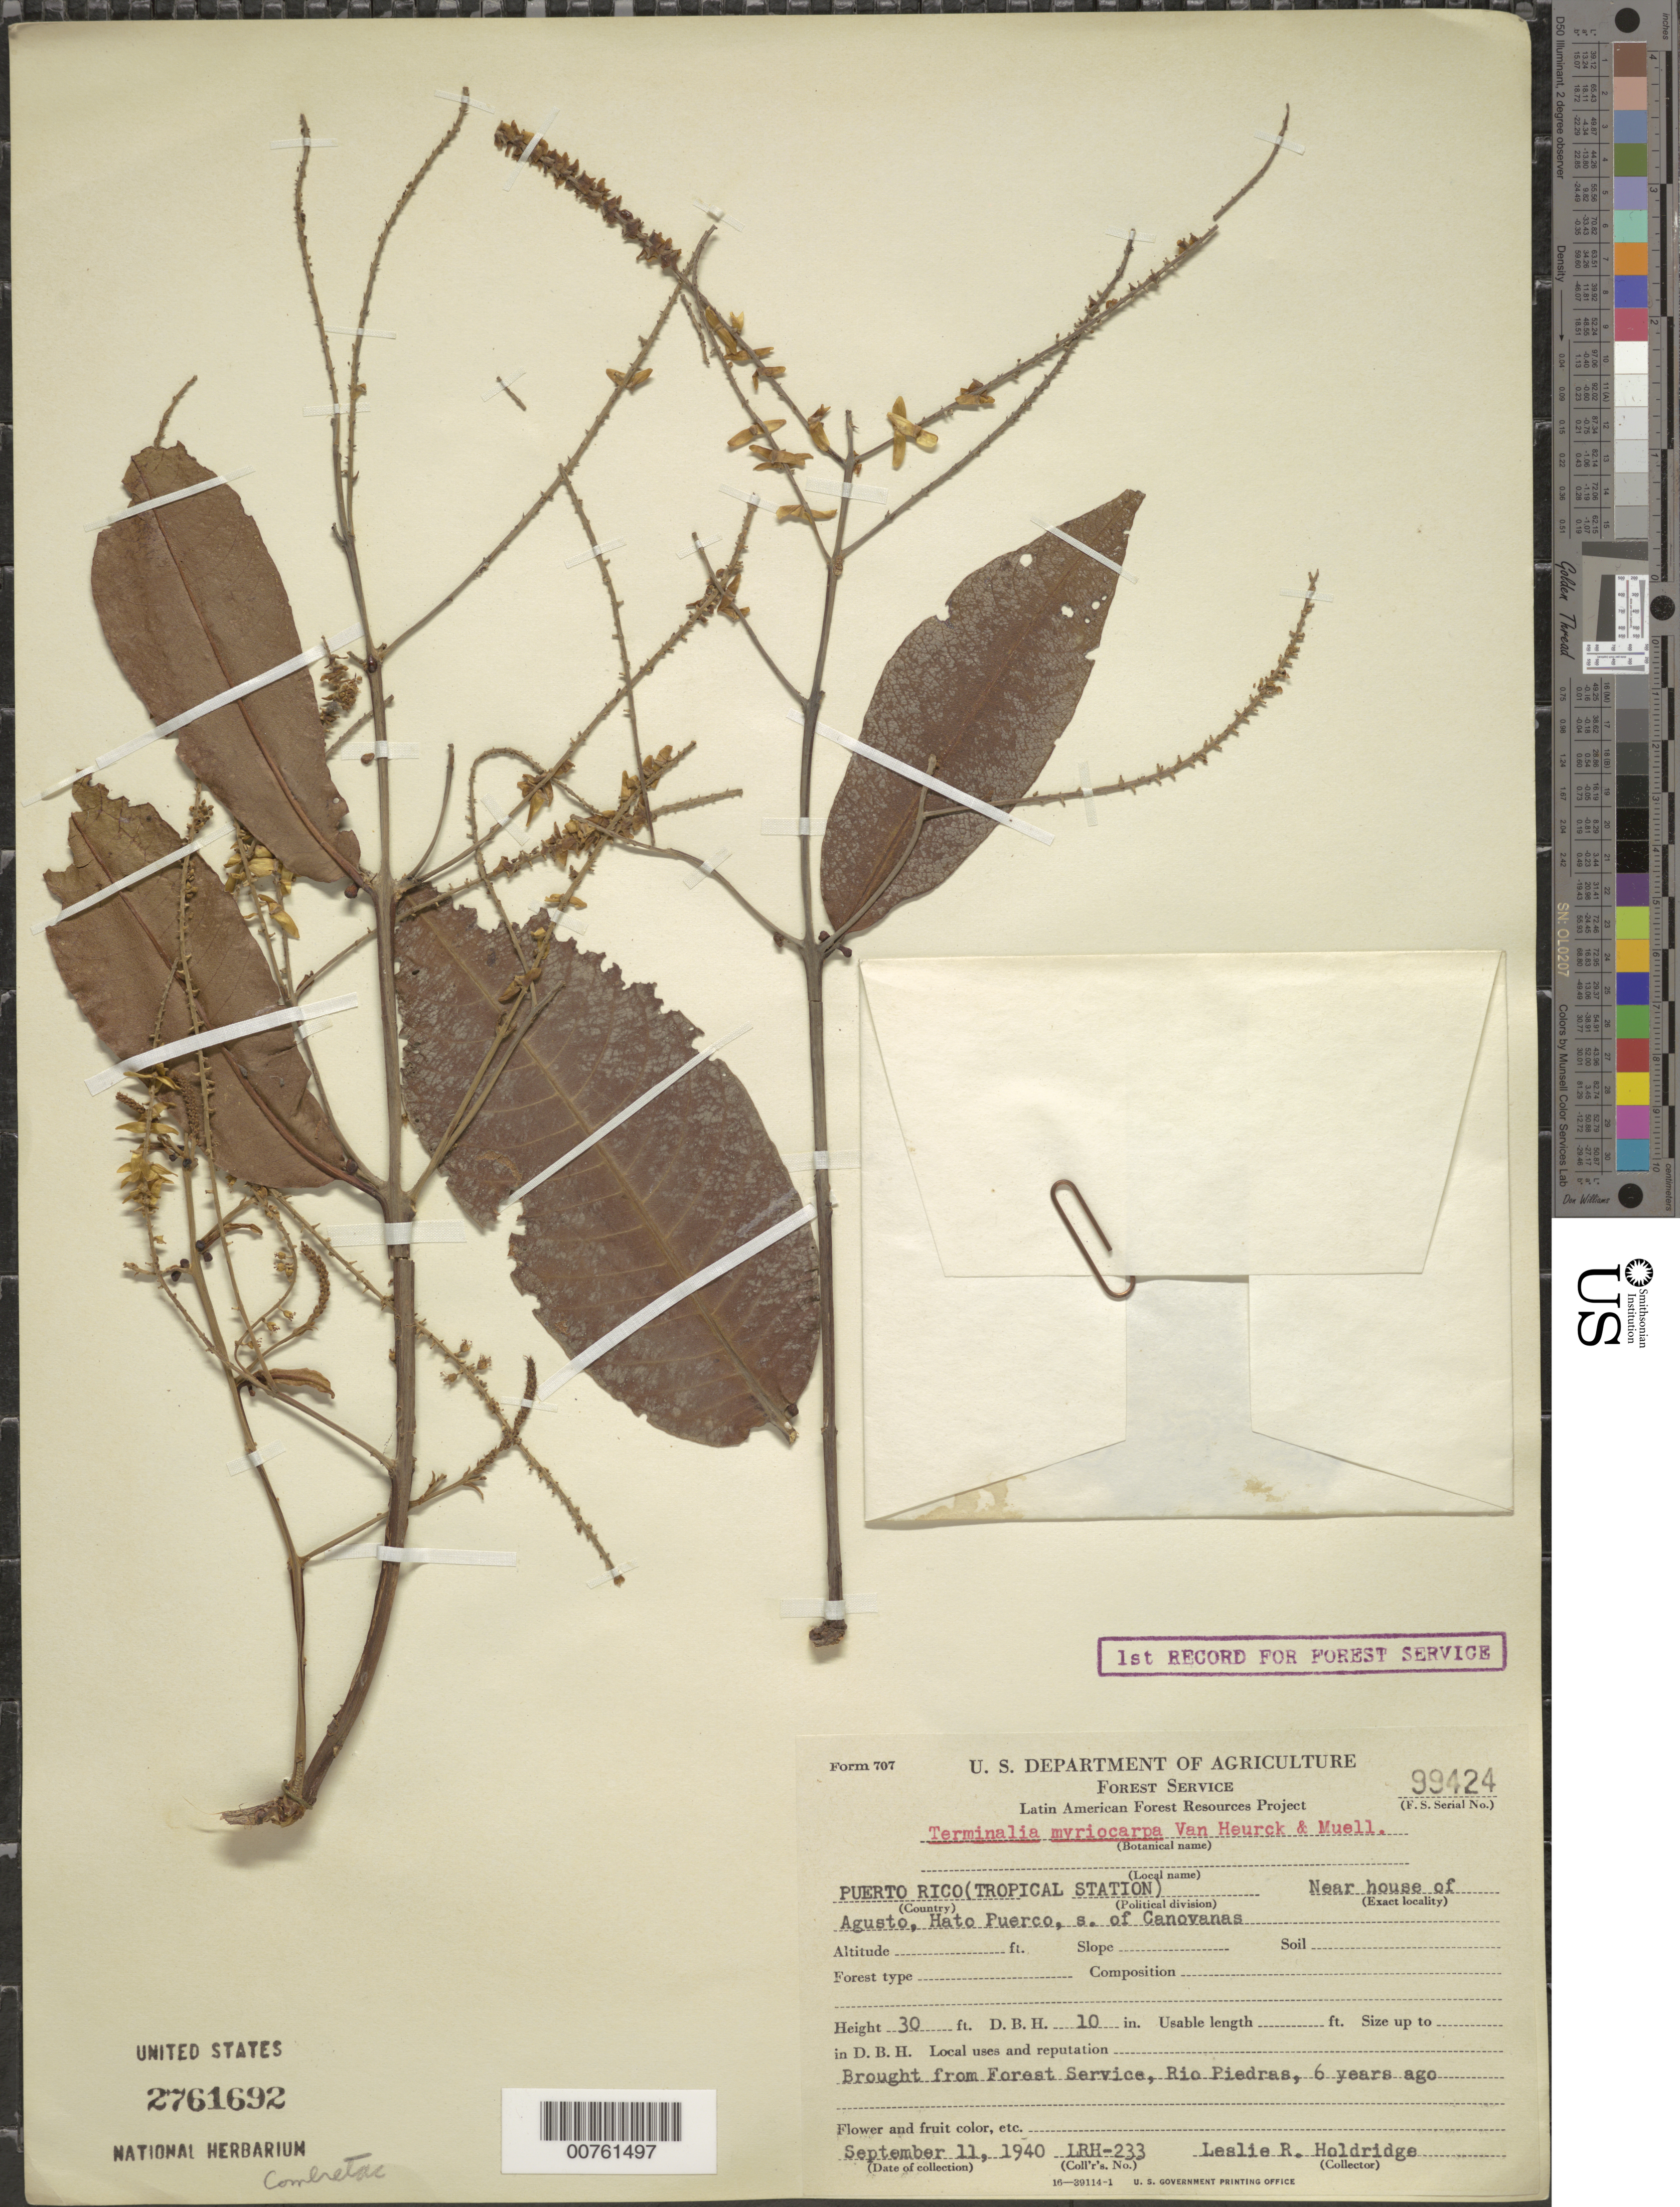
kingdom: Plantae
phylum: Tracheophyta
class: Magnoliopsida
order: Myrtales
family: Combretaceae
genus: Terminalia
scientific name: Terminalia myriocarpa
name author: Van Heurck & Müll. Arg.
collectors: L. Holdridge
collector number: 233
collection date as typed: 11 Sep 1940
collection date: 1940-09-11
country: Puerto Rico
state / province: Humacao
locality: Humacao: Near house of Agusto, Hato Puerco, S of Canovanas.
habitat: Tropical OFF forest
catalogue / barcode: US 2761692